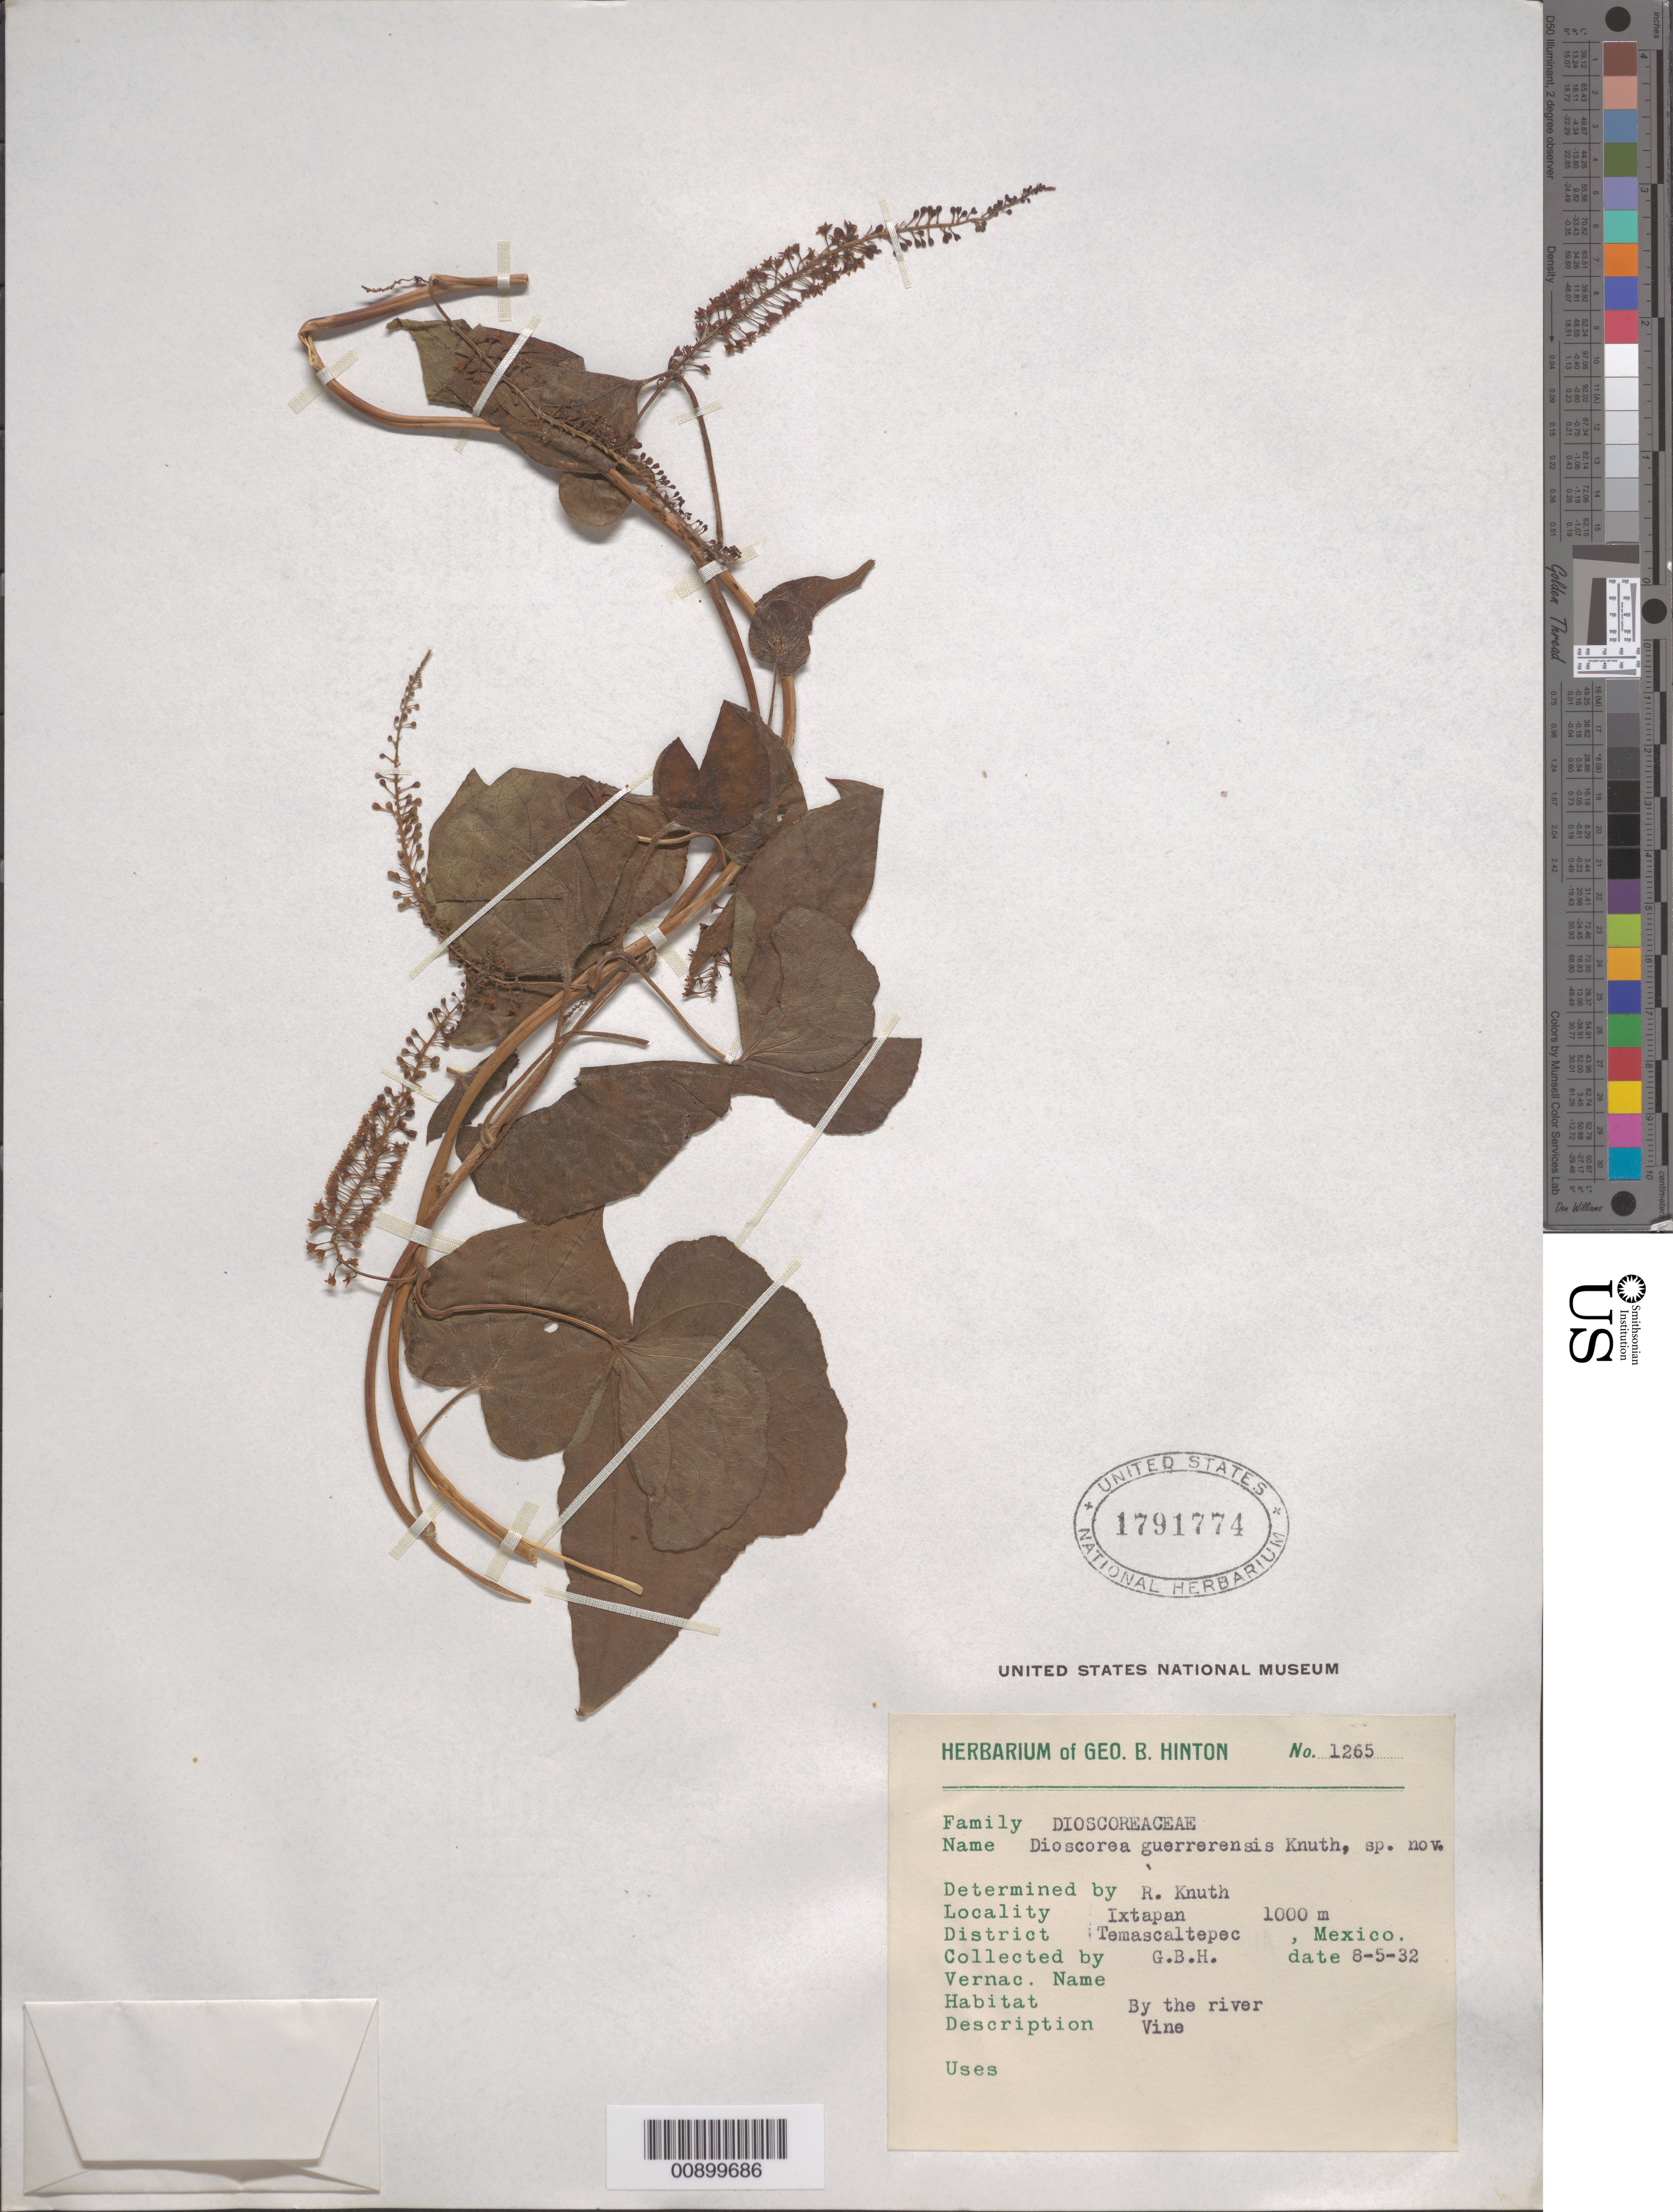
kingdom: Plantae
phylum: Tracheophyta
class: Liliopsida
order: Dioscoreales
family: Dioscoreaceae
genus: Dioscorea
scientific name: Dioscorea guerrerensis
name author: R. Knuth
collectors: G. B. Hinton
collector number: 1265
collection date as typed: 05 Aug 1932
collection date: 1932-08-05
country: Mexico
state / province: México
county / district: Temascaltepec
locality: Ixtapan, District Temascaltepec, State of Mexico.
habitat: By the river.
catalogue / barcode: US 1791774